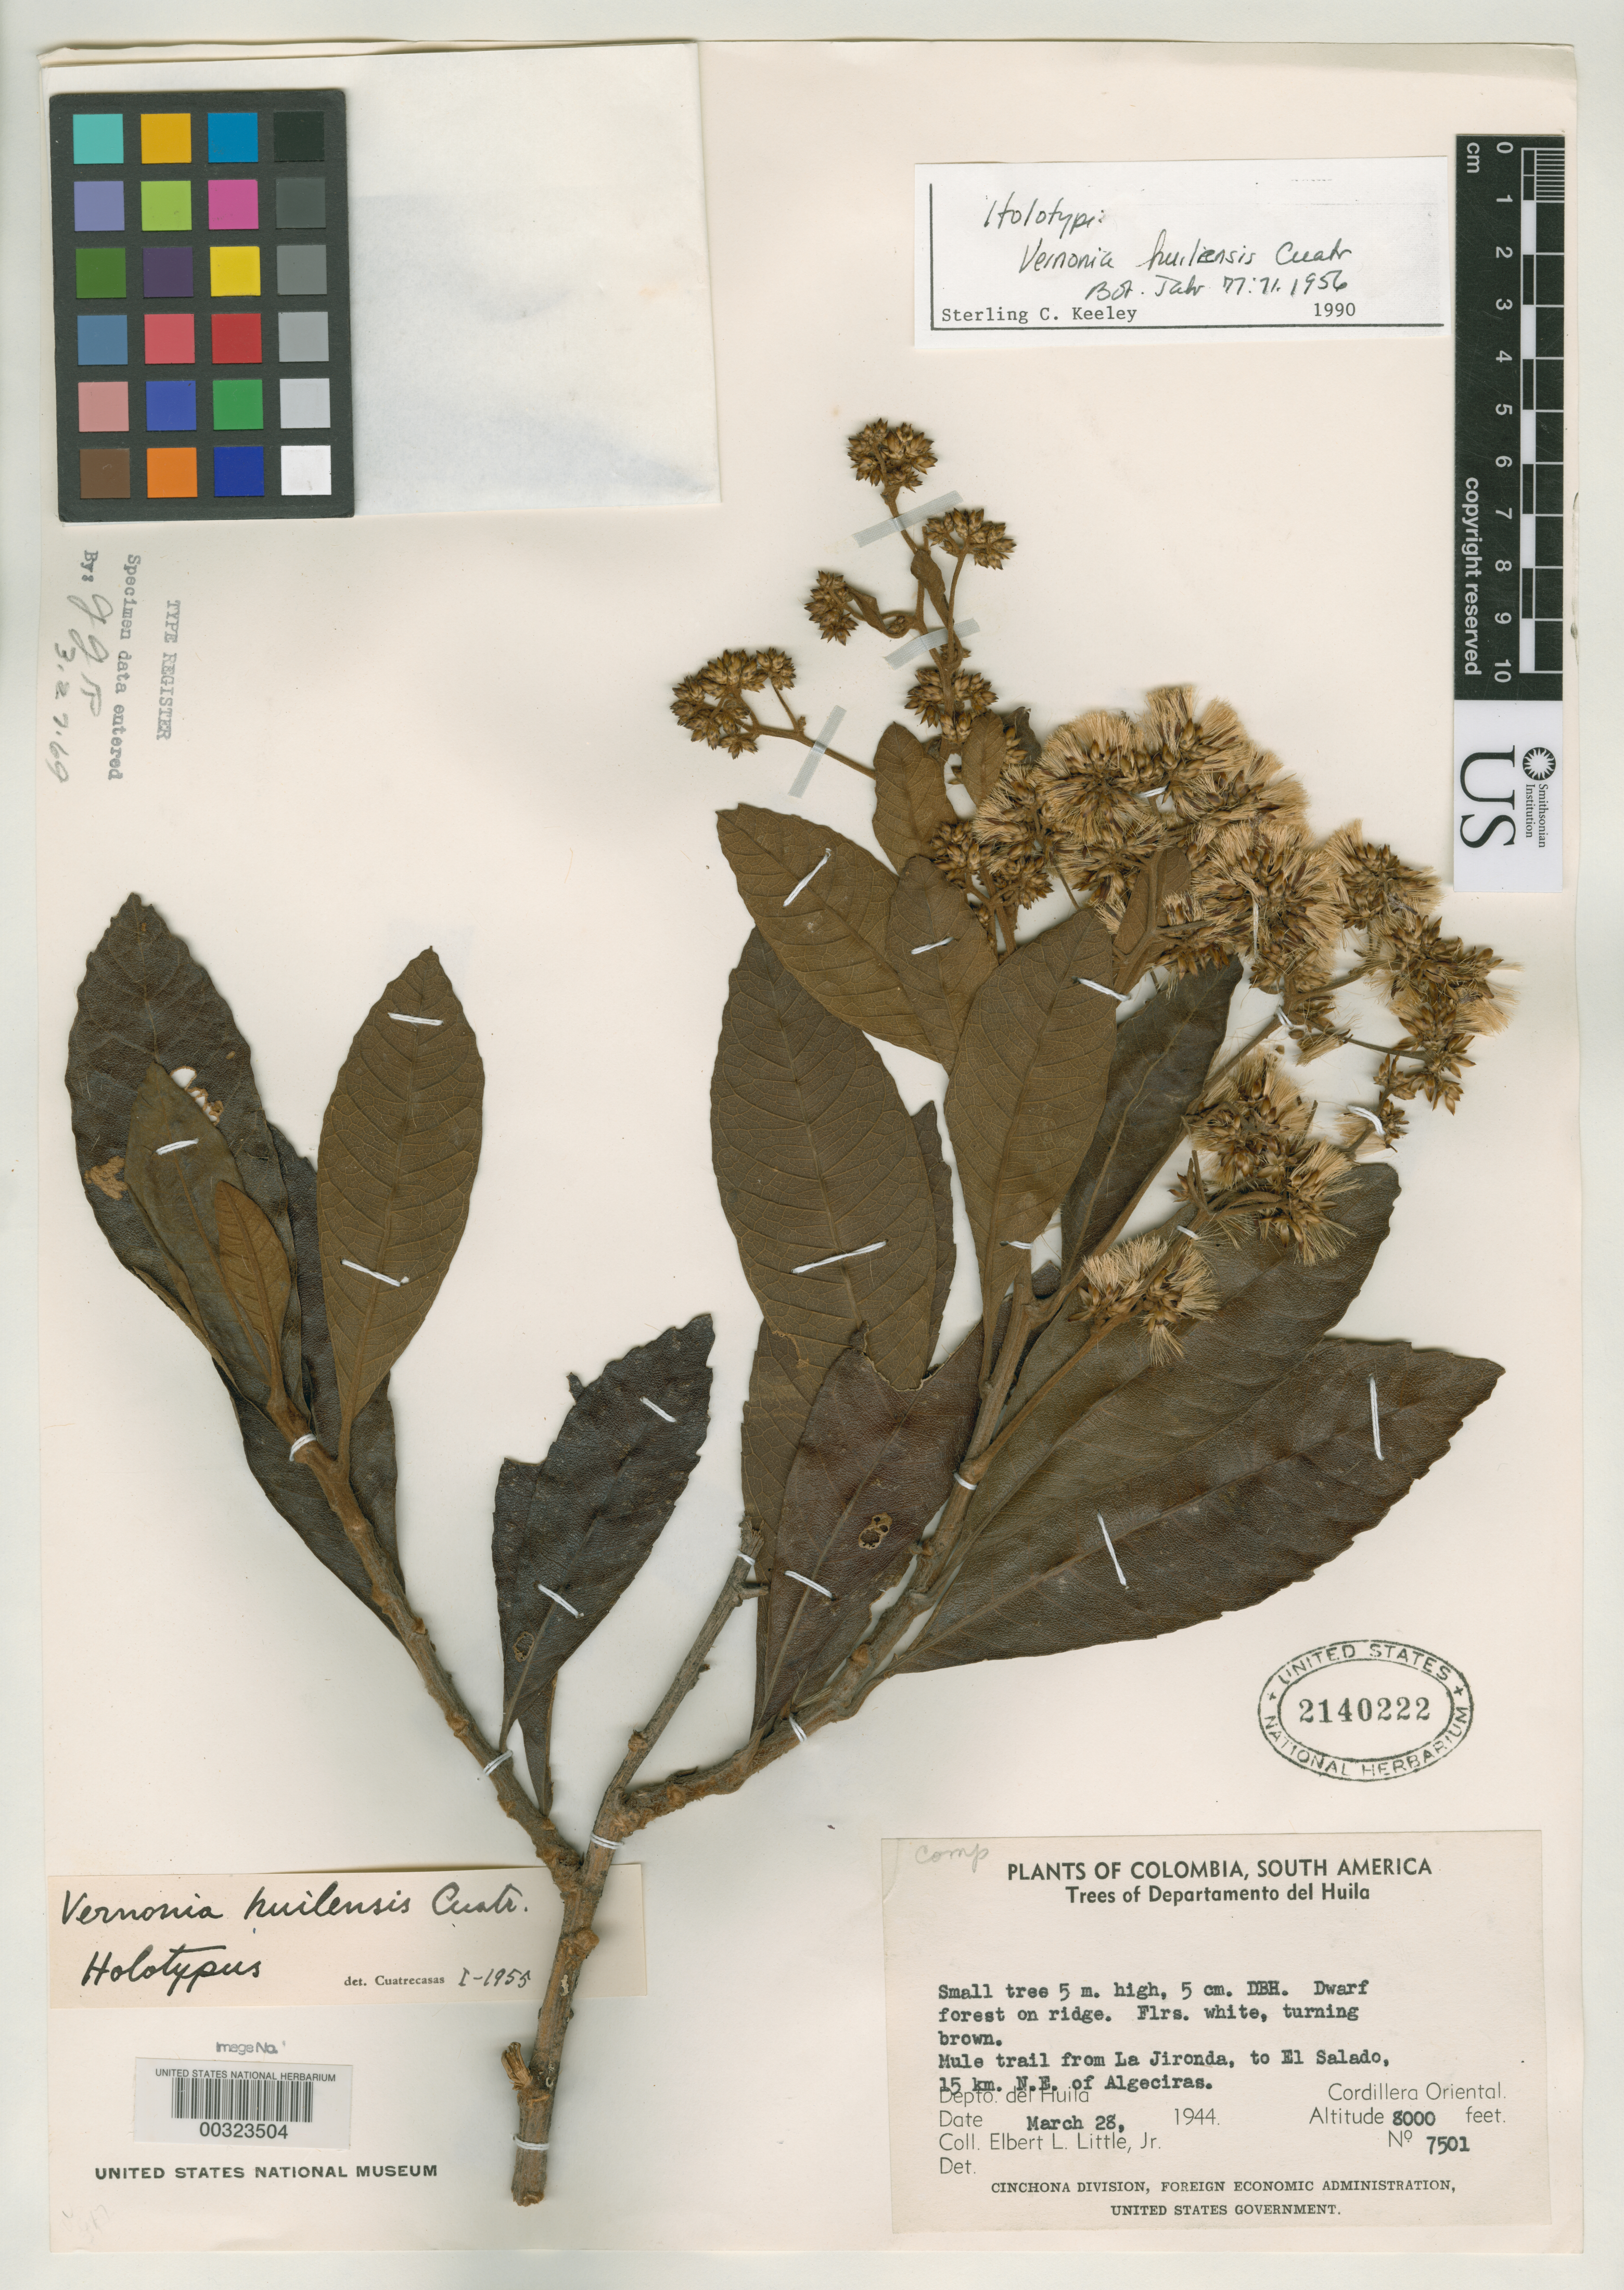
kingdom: Plantae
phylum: Tracheophyta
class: Magnoliopsida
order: Asterales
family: Asteraceae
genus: Vernonia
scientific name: Vernonia huilensis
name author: Cuatrec.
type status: Holotype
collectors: E. L. Little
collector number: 7501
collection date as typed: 28 Mar 1944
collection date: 1944-03-28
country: Colombia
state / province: Huila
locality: Algeciras.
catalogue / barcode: US 2140222